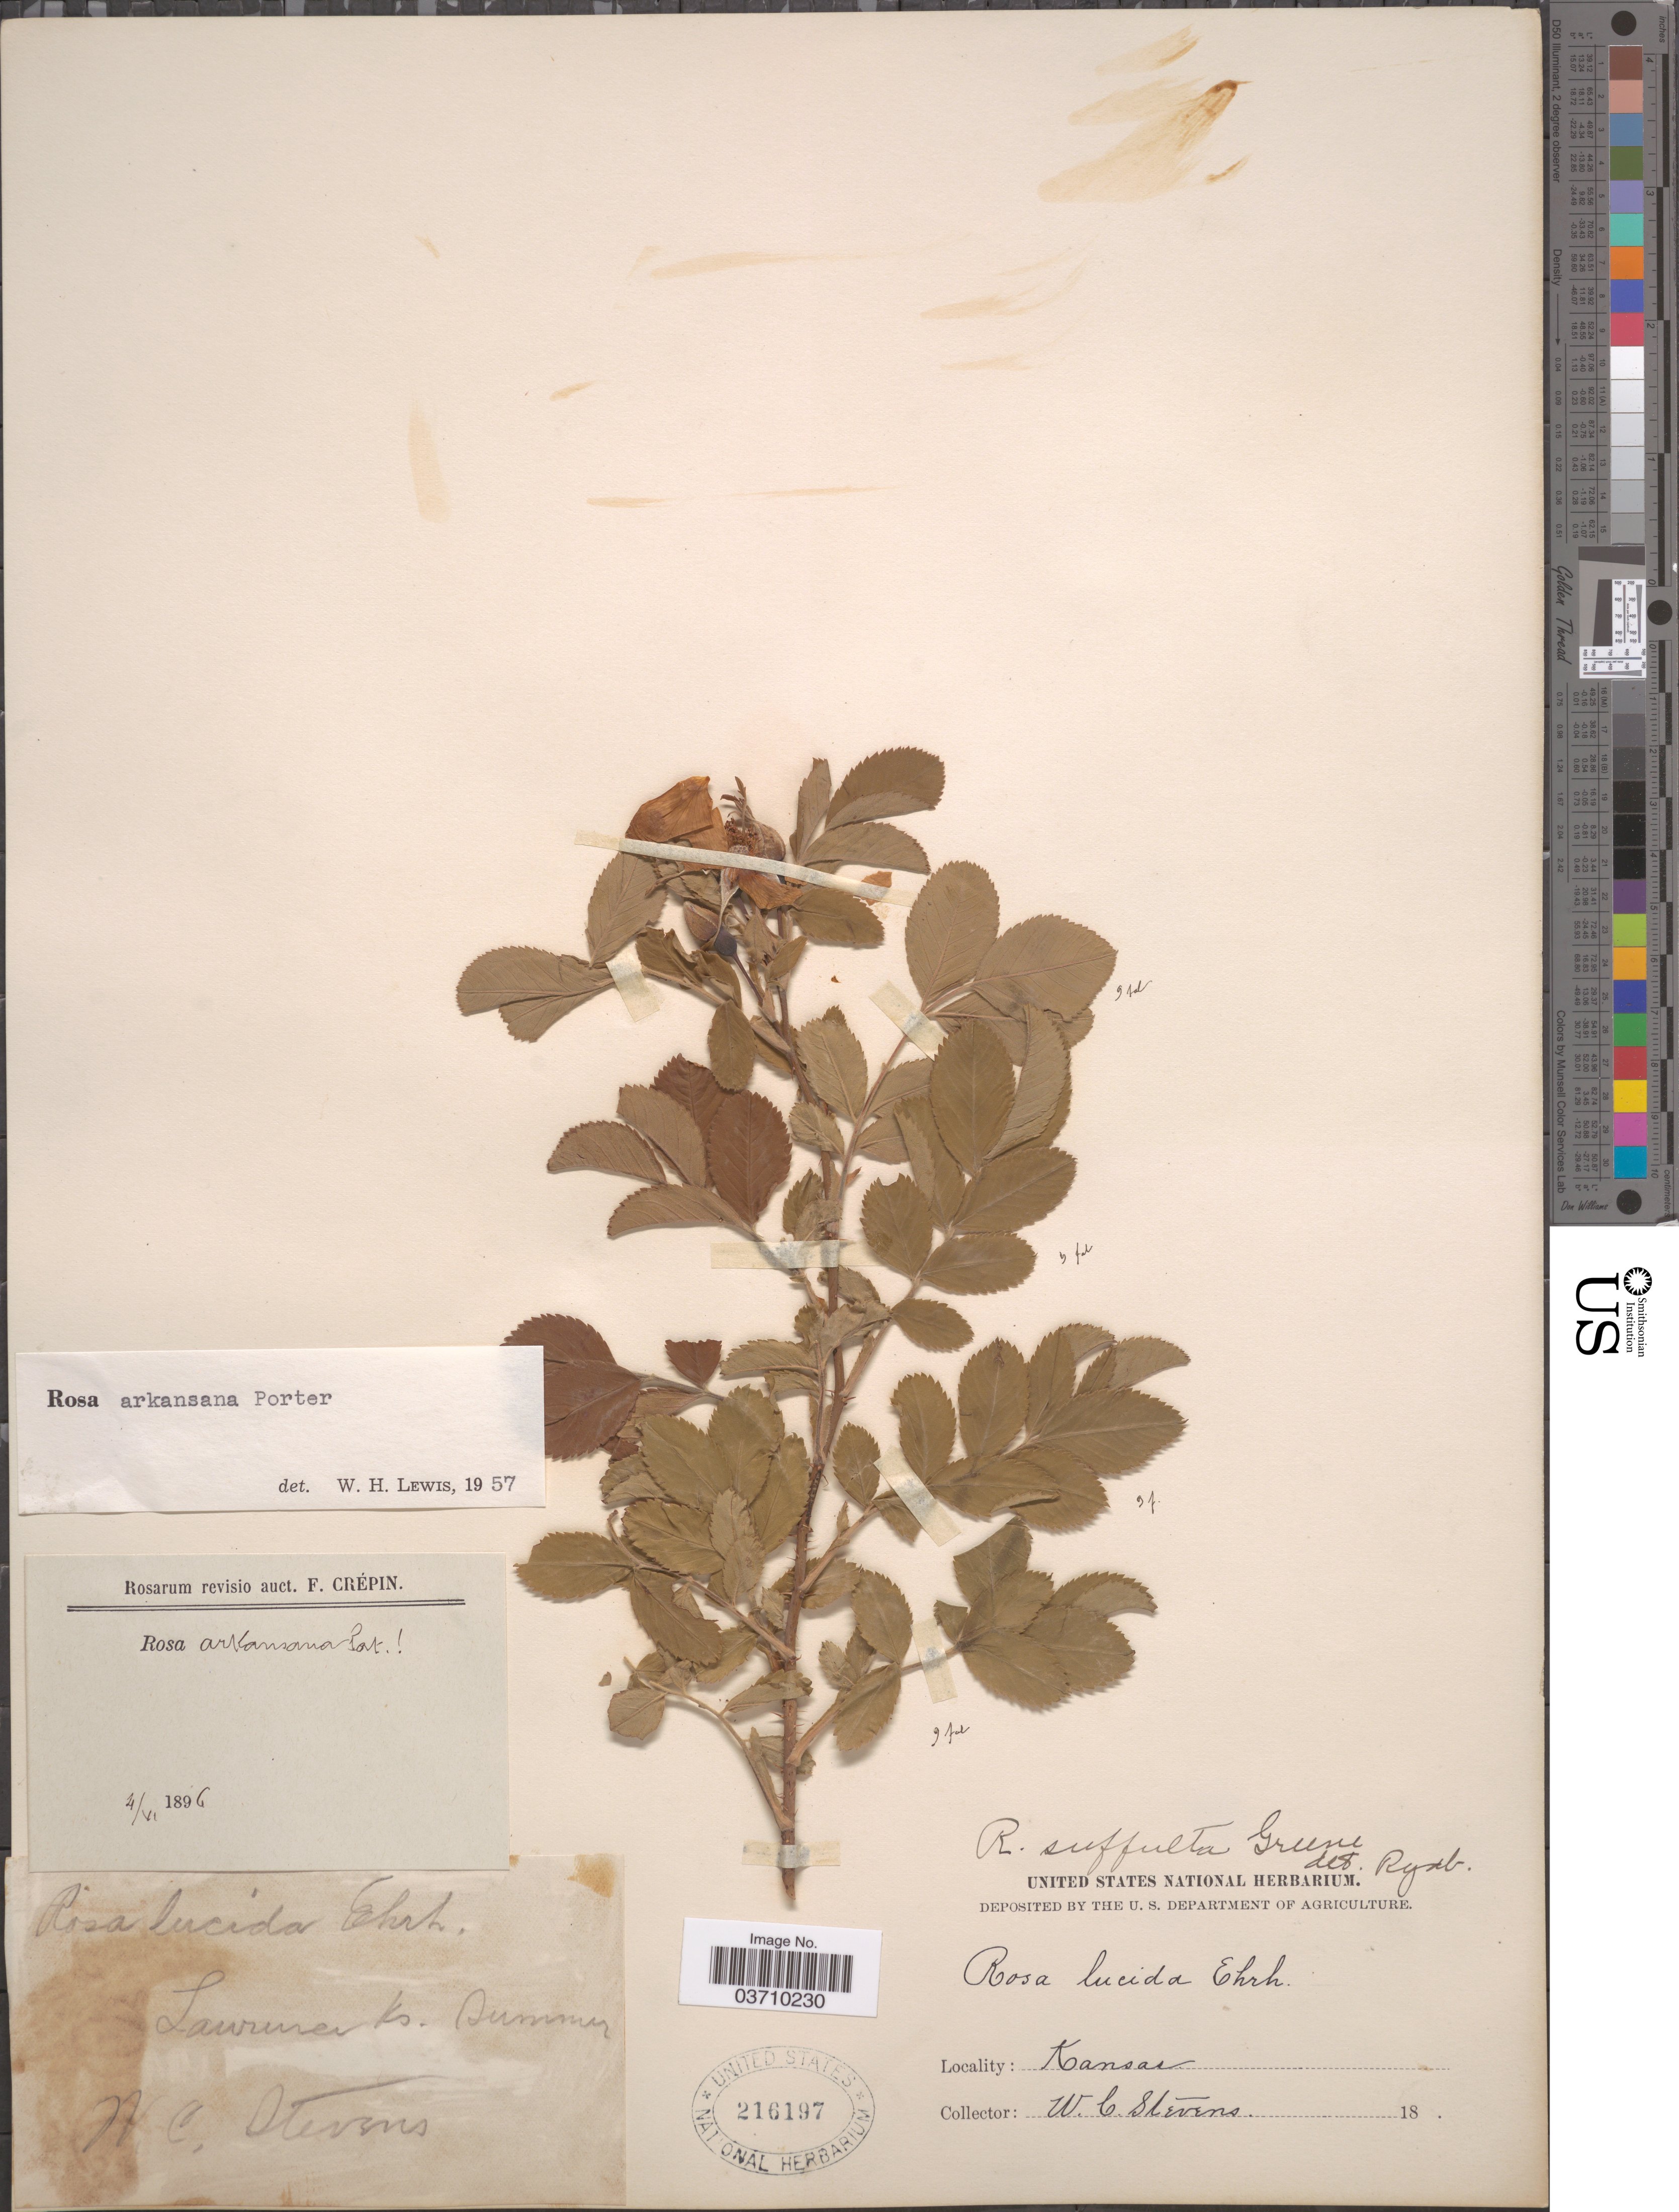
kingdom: Plantae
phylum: Tracheophyta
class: Magnoliopsida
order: Rosales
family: Rosaceae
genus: Rosa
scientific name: Rosa arkansana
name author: Porter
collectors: W. C. Stevens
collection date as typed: Summer 18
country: United States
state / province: Kansas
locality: Lawrence.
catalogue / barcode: US 216197